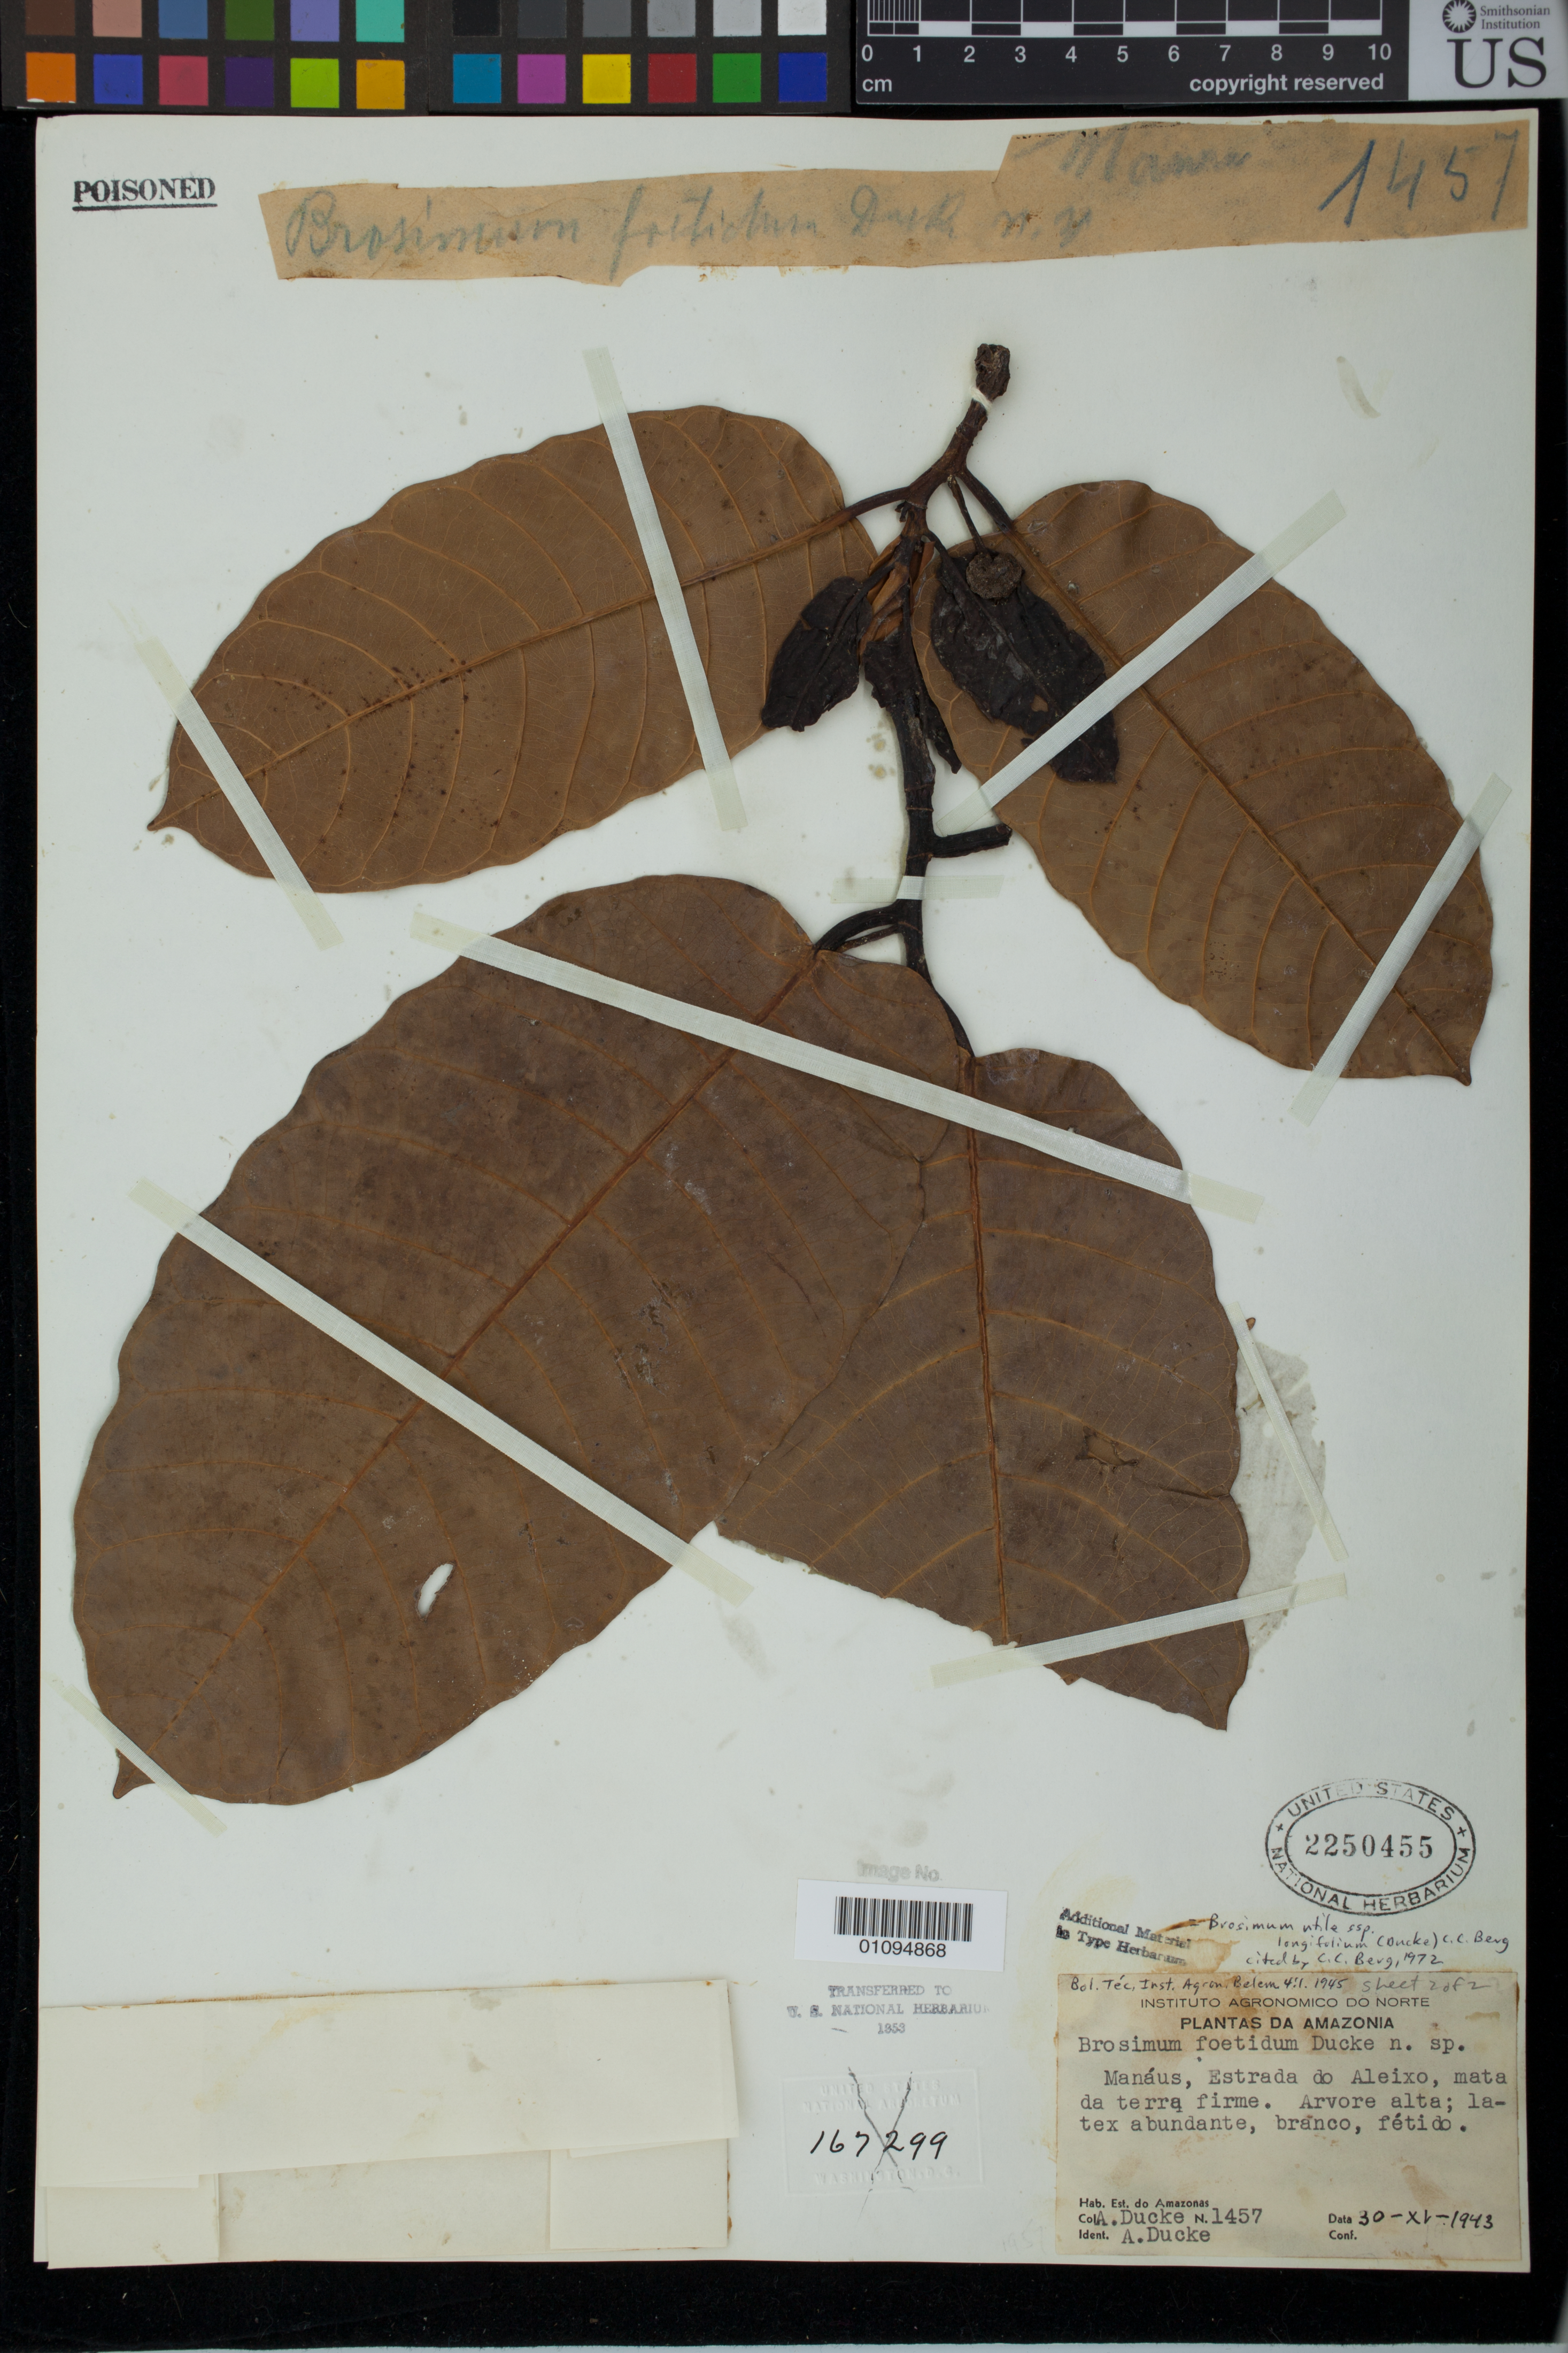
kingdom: Plantae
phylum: Tracheophyta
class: Magnoliopsida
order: Rosales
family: Moraceae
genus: Brosimum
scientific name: Brosimum foetidum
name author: Ducke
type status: Isotype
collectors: A. Ducke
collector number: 1457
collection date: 1943-11-30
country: Brazil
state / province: Amazonas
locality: Manaus, estrada do Aleixo.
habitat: Mata de terra firme.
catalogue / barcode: US 2250455